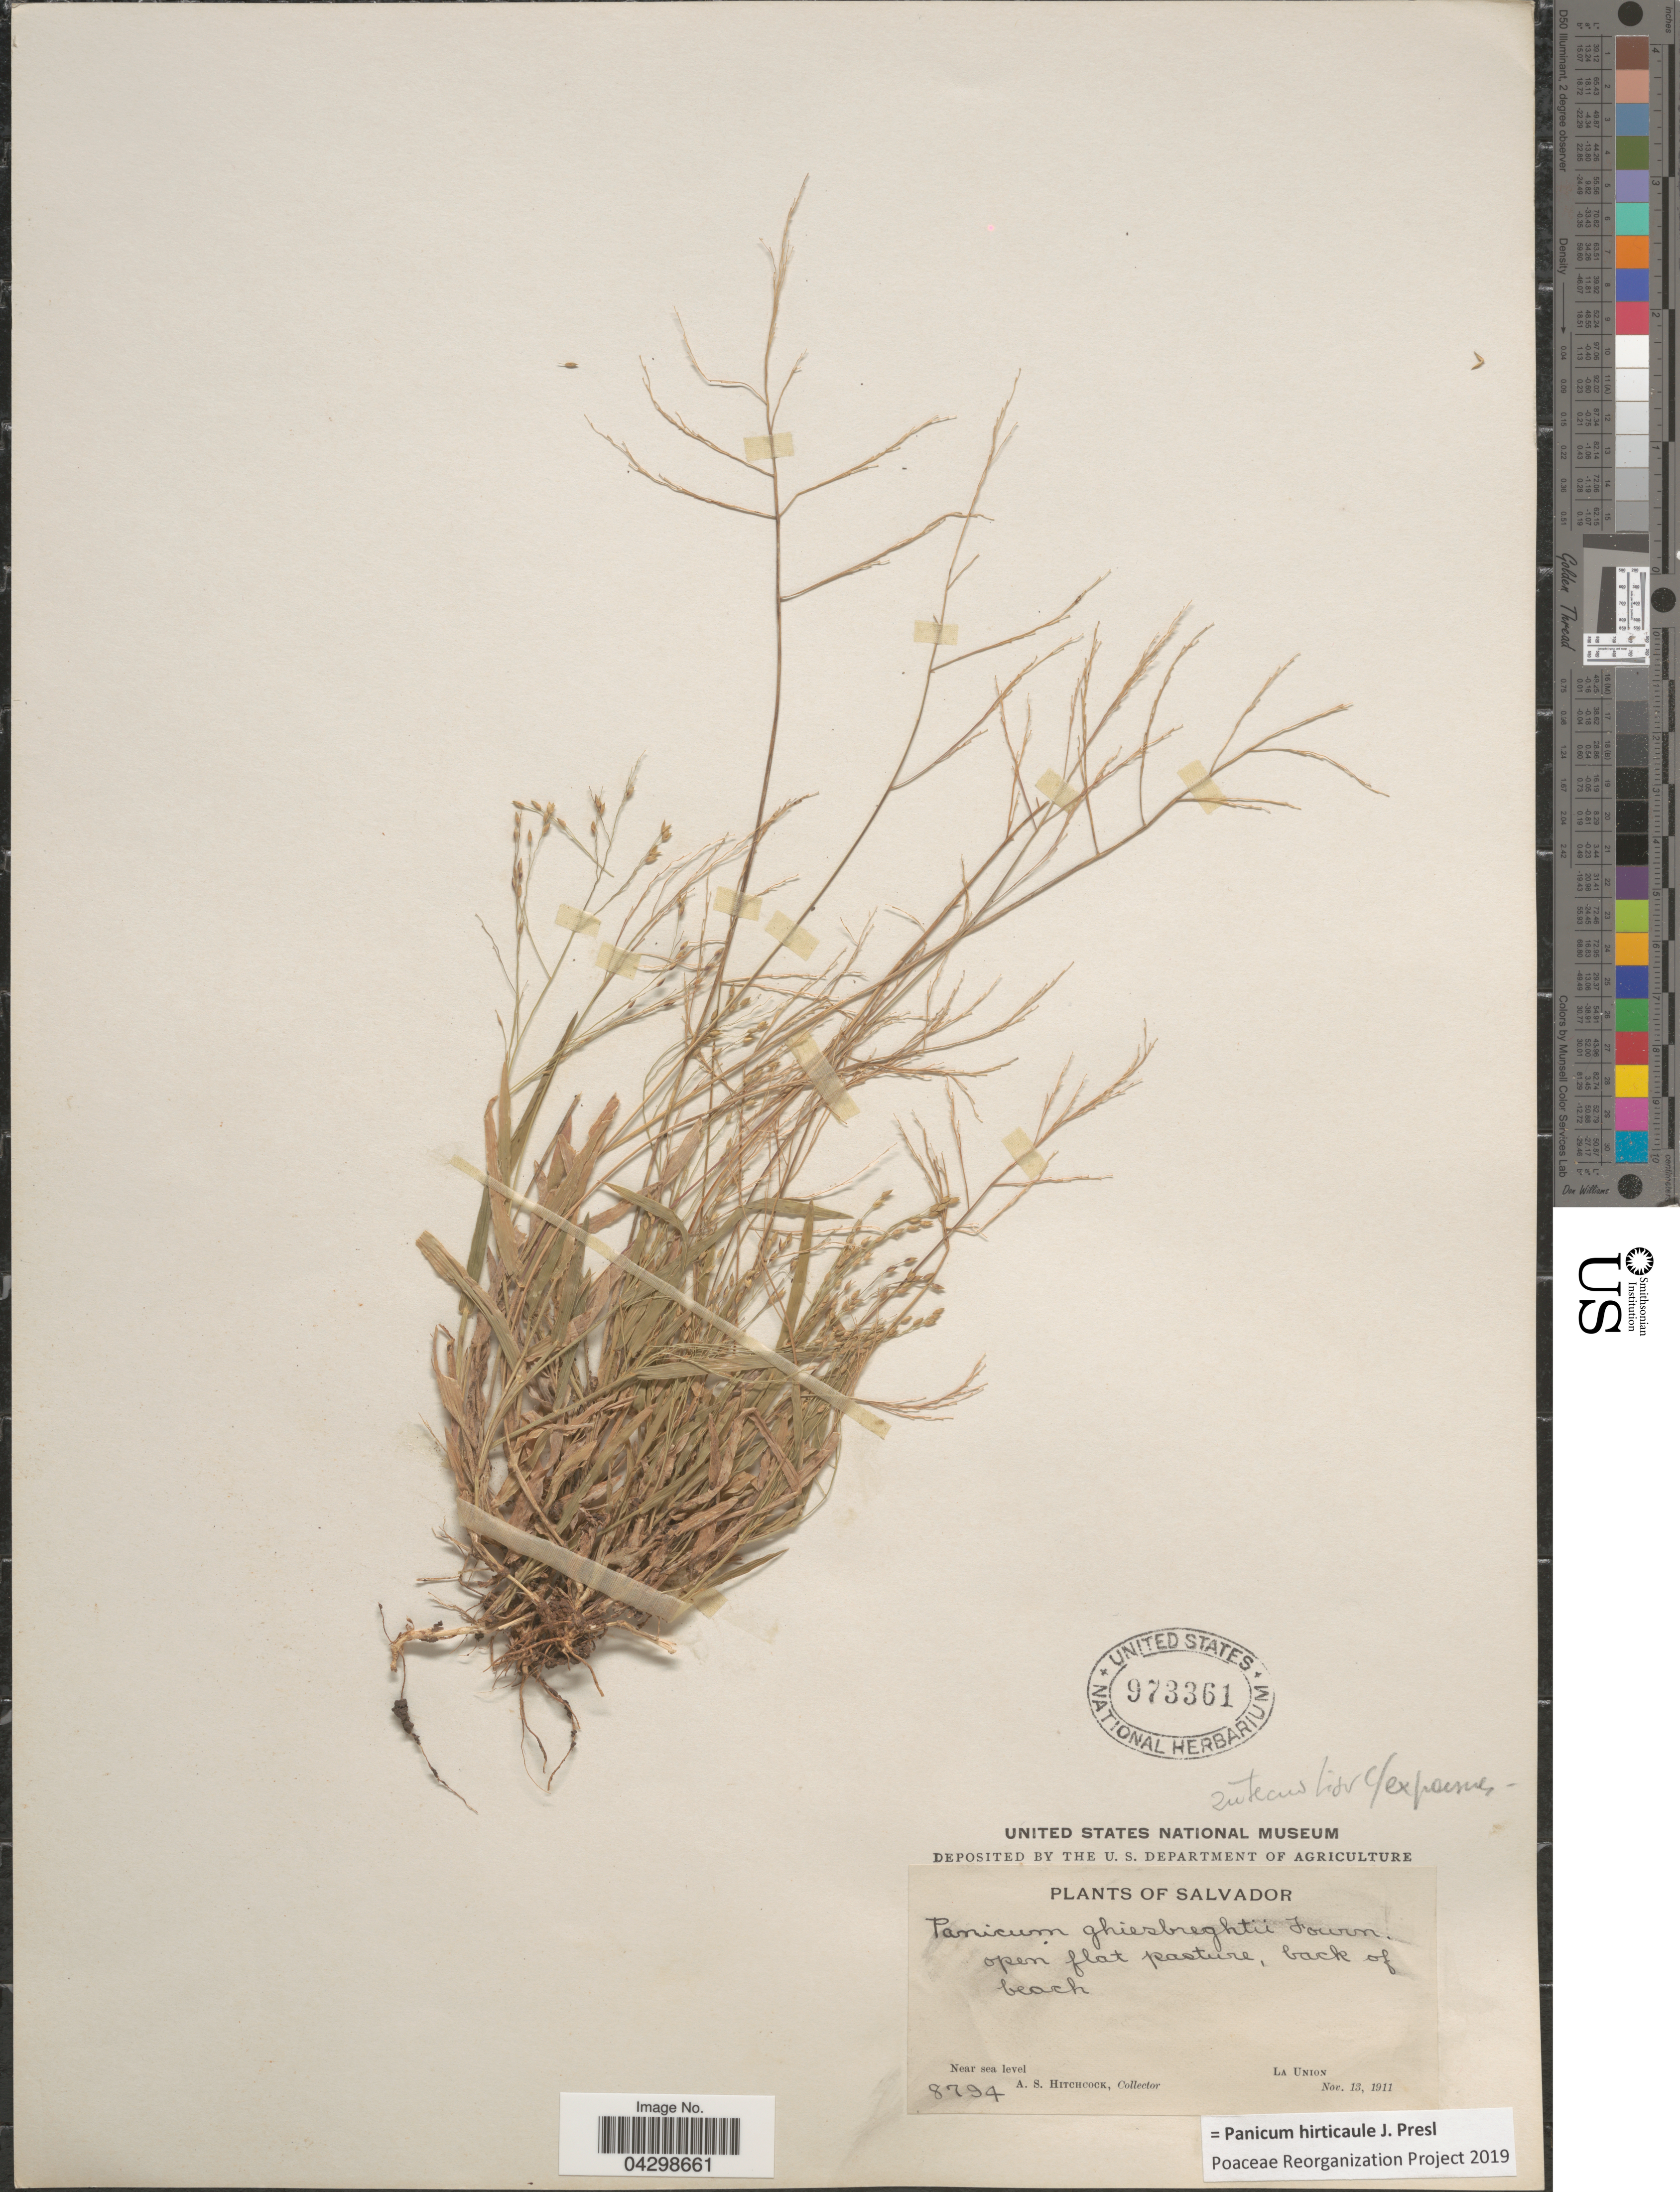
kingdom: Plantae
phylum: Tracheophyta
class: Liliopsida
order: Poales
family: Poaceae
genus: Panicum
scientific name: Panicum hirticaule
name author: J. Presl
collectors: A. S. Hitchcock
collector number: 8794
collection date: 1911-11-13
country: El Salvador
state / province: La Union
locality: La Union.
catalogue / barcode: US 973361